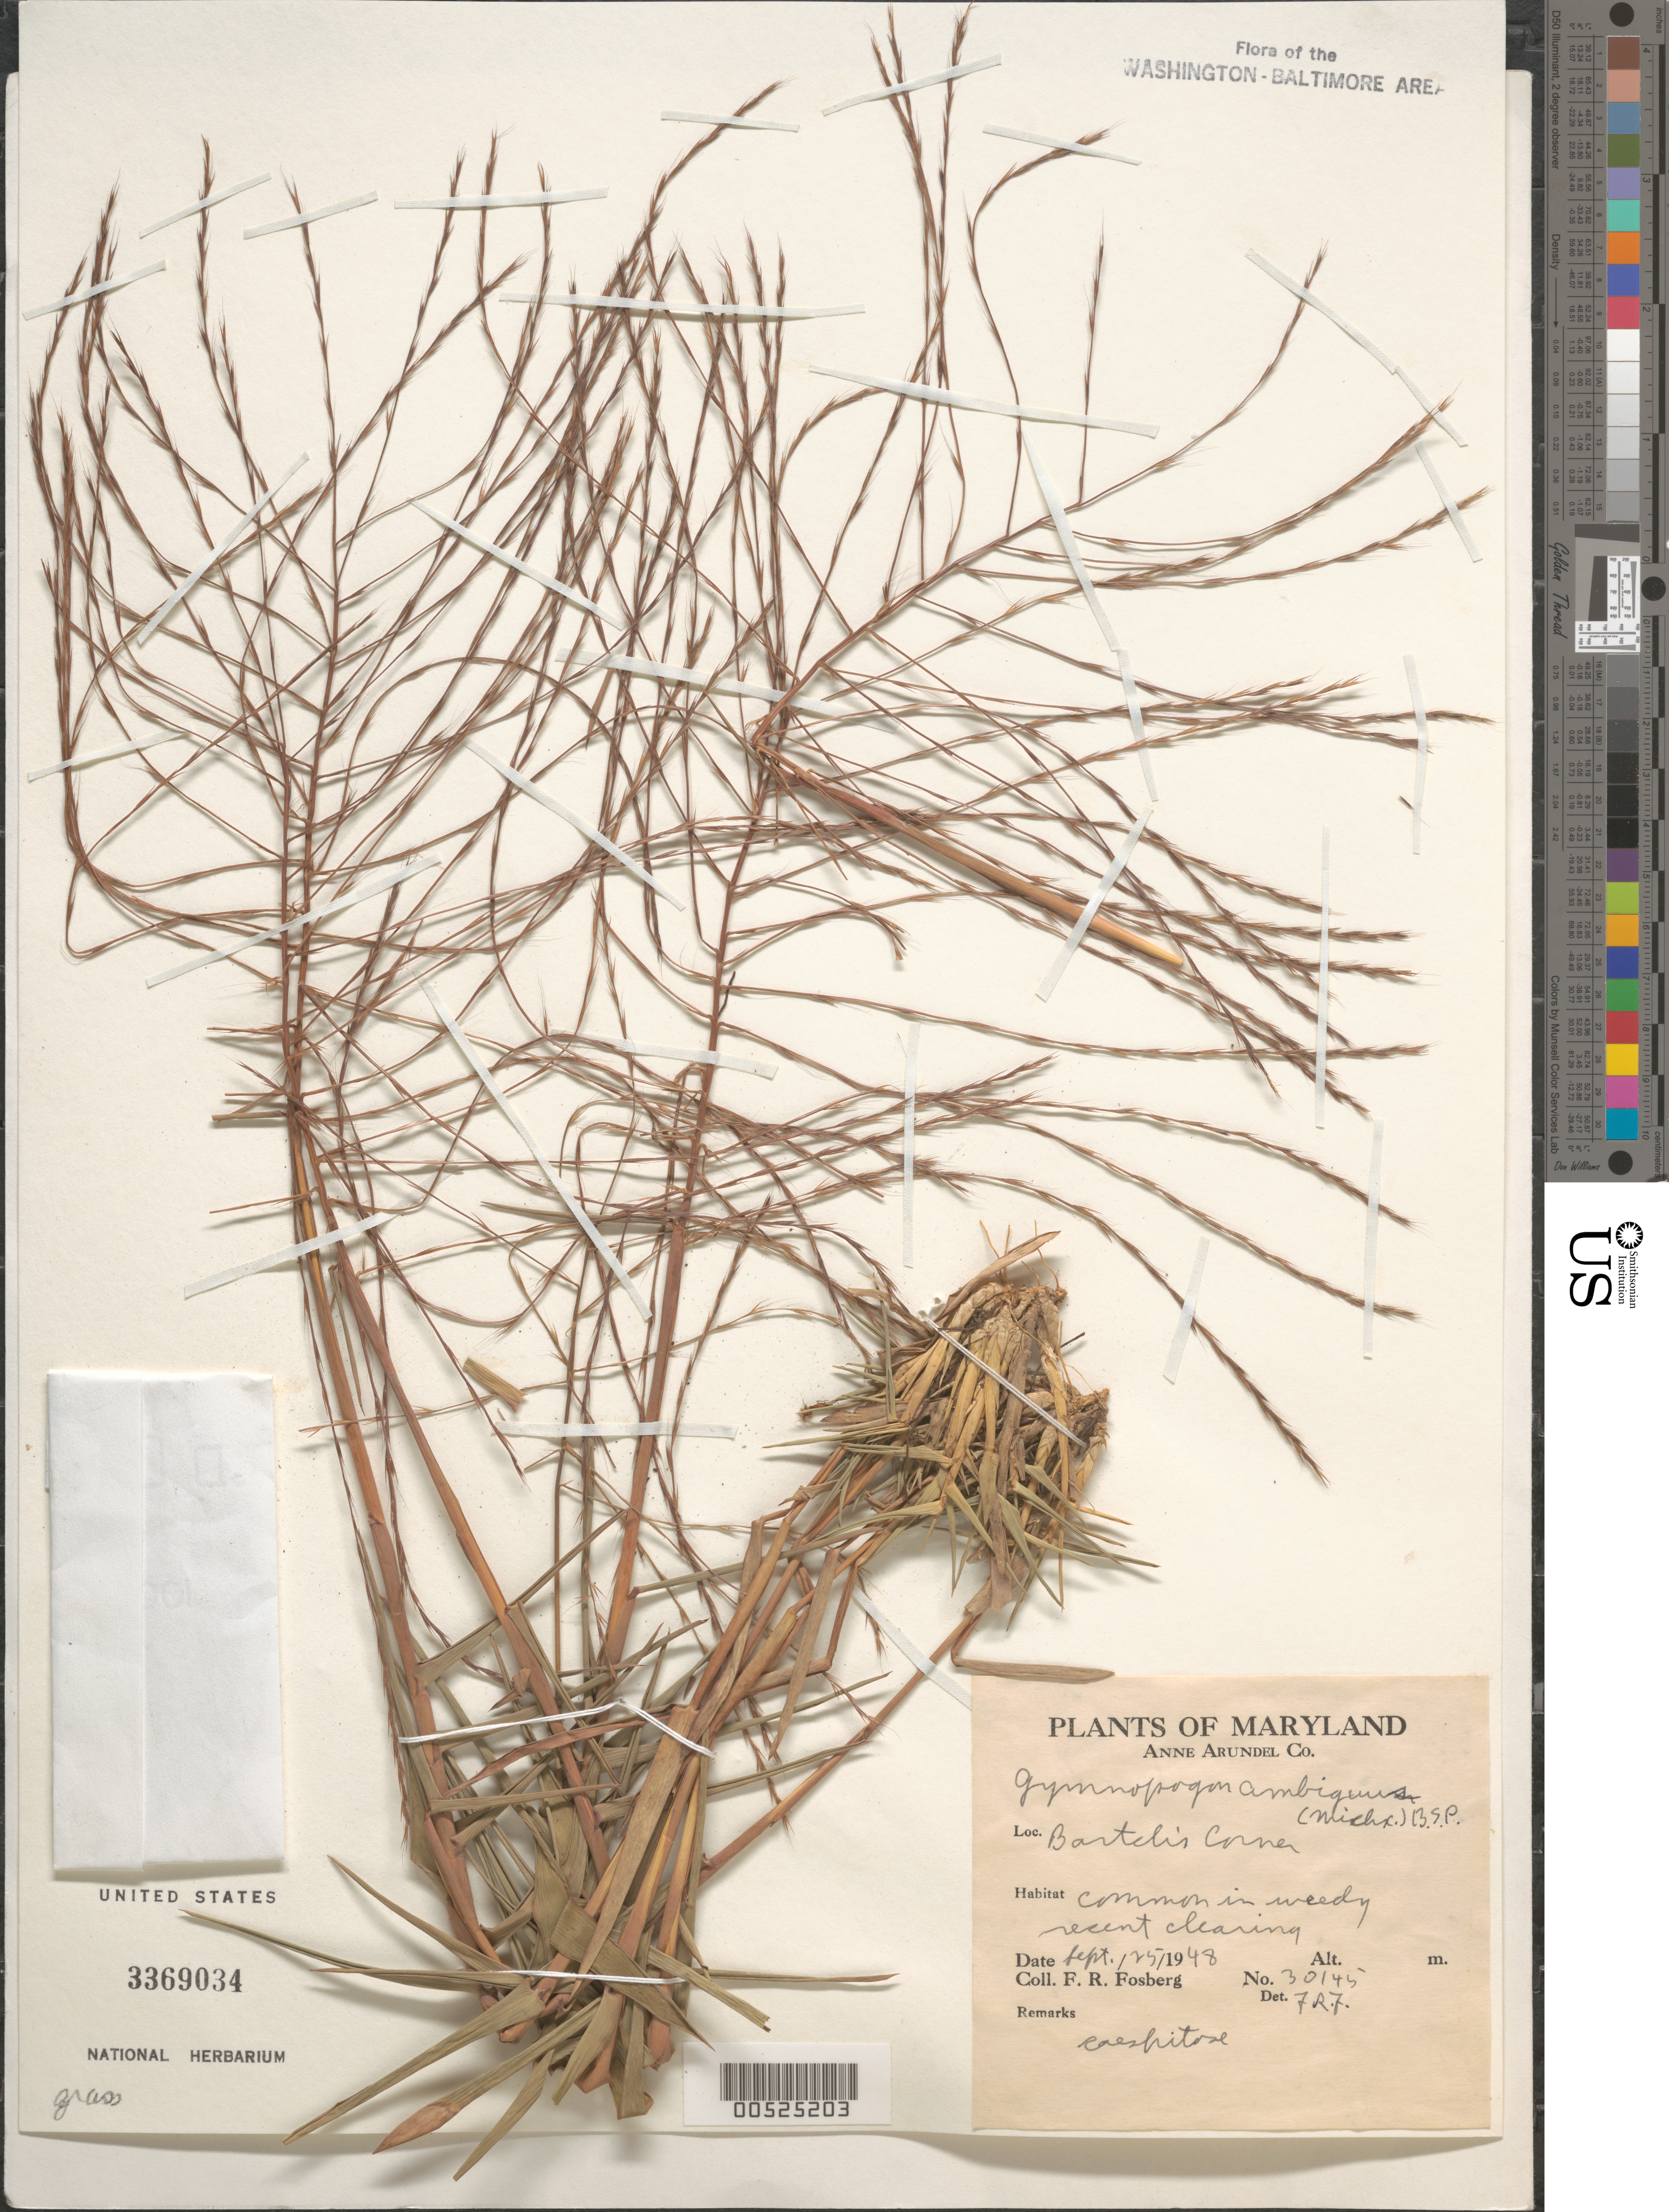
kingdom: Plantae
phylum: Tracheophyta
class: Liliopsida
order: Poales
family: Poaceae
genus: Gymnopogon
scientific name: Gymnopogon ambiguus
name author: (Michx.) Britton, Stearns & Poggenb.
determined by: Fosberg, F. R.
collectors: F. R. Fosberg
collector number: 30145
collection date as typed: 25 Sep 1948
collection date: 1948-09-25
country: United States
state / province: Maryland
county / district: Anne Arundel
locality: Bartelis Corner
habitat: Common in weedy recent clearing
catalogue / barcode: US 3369034